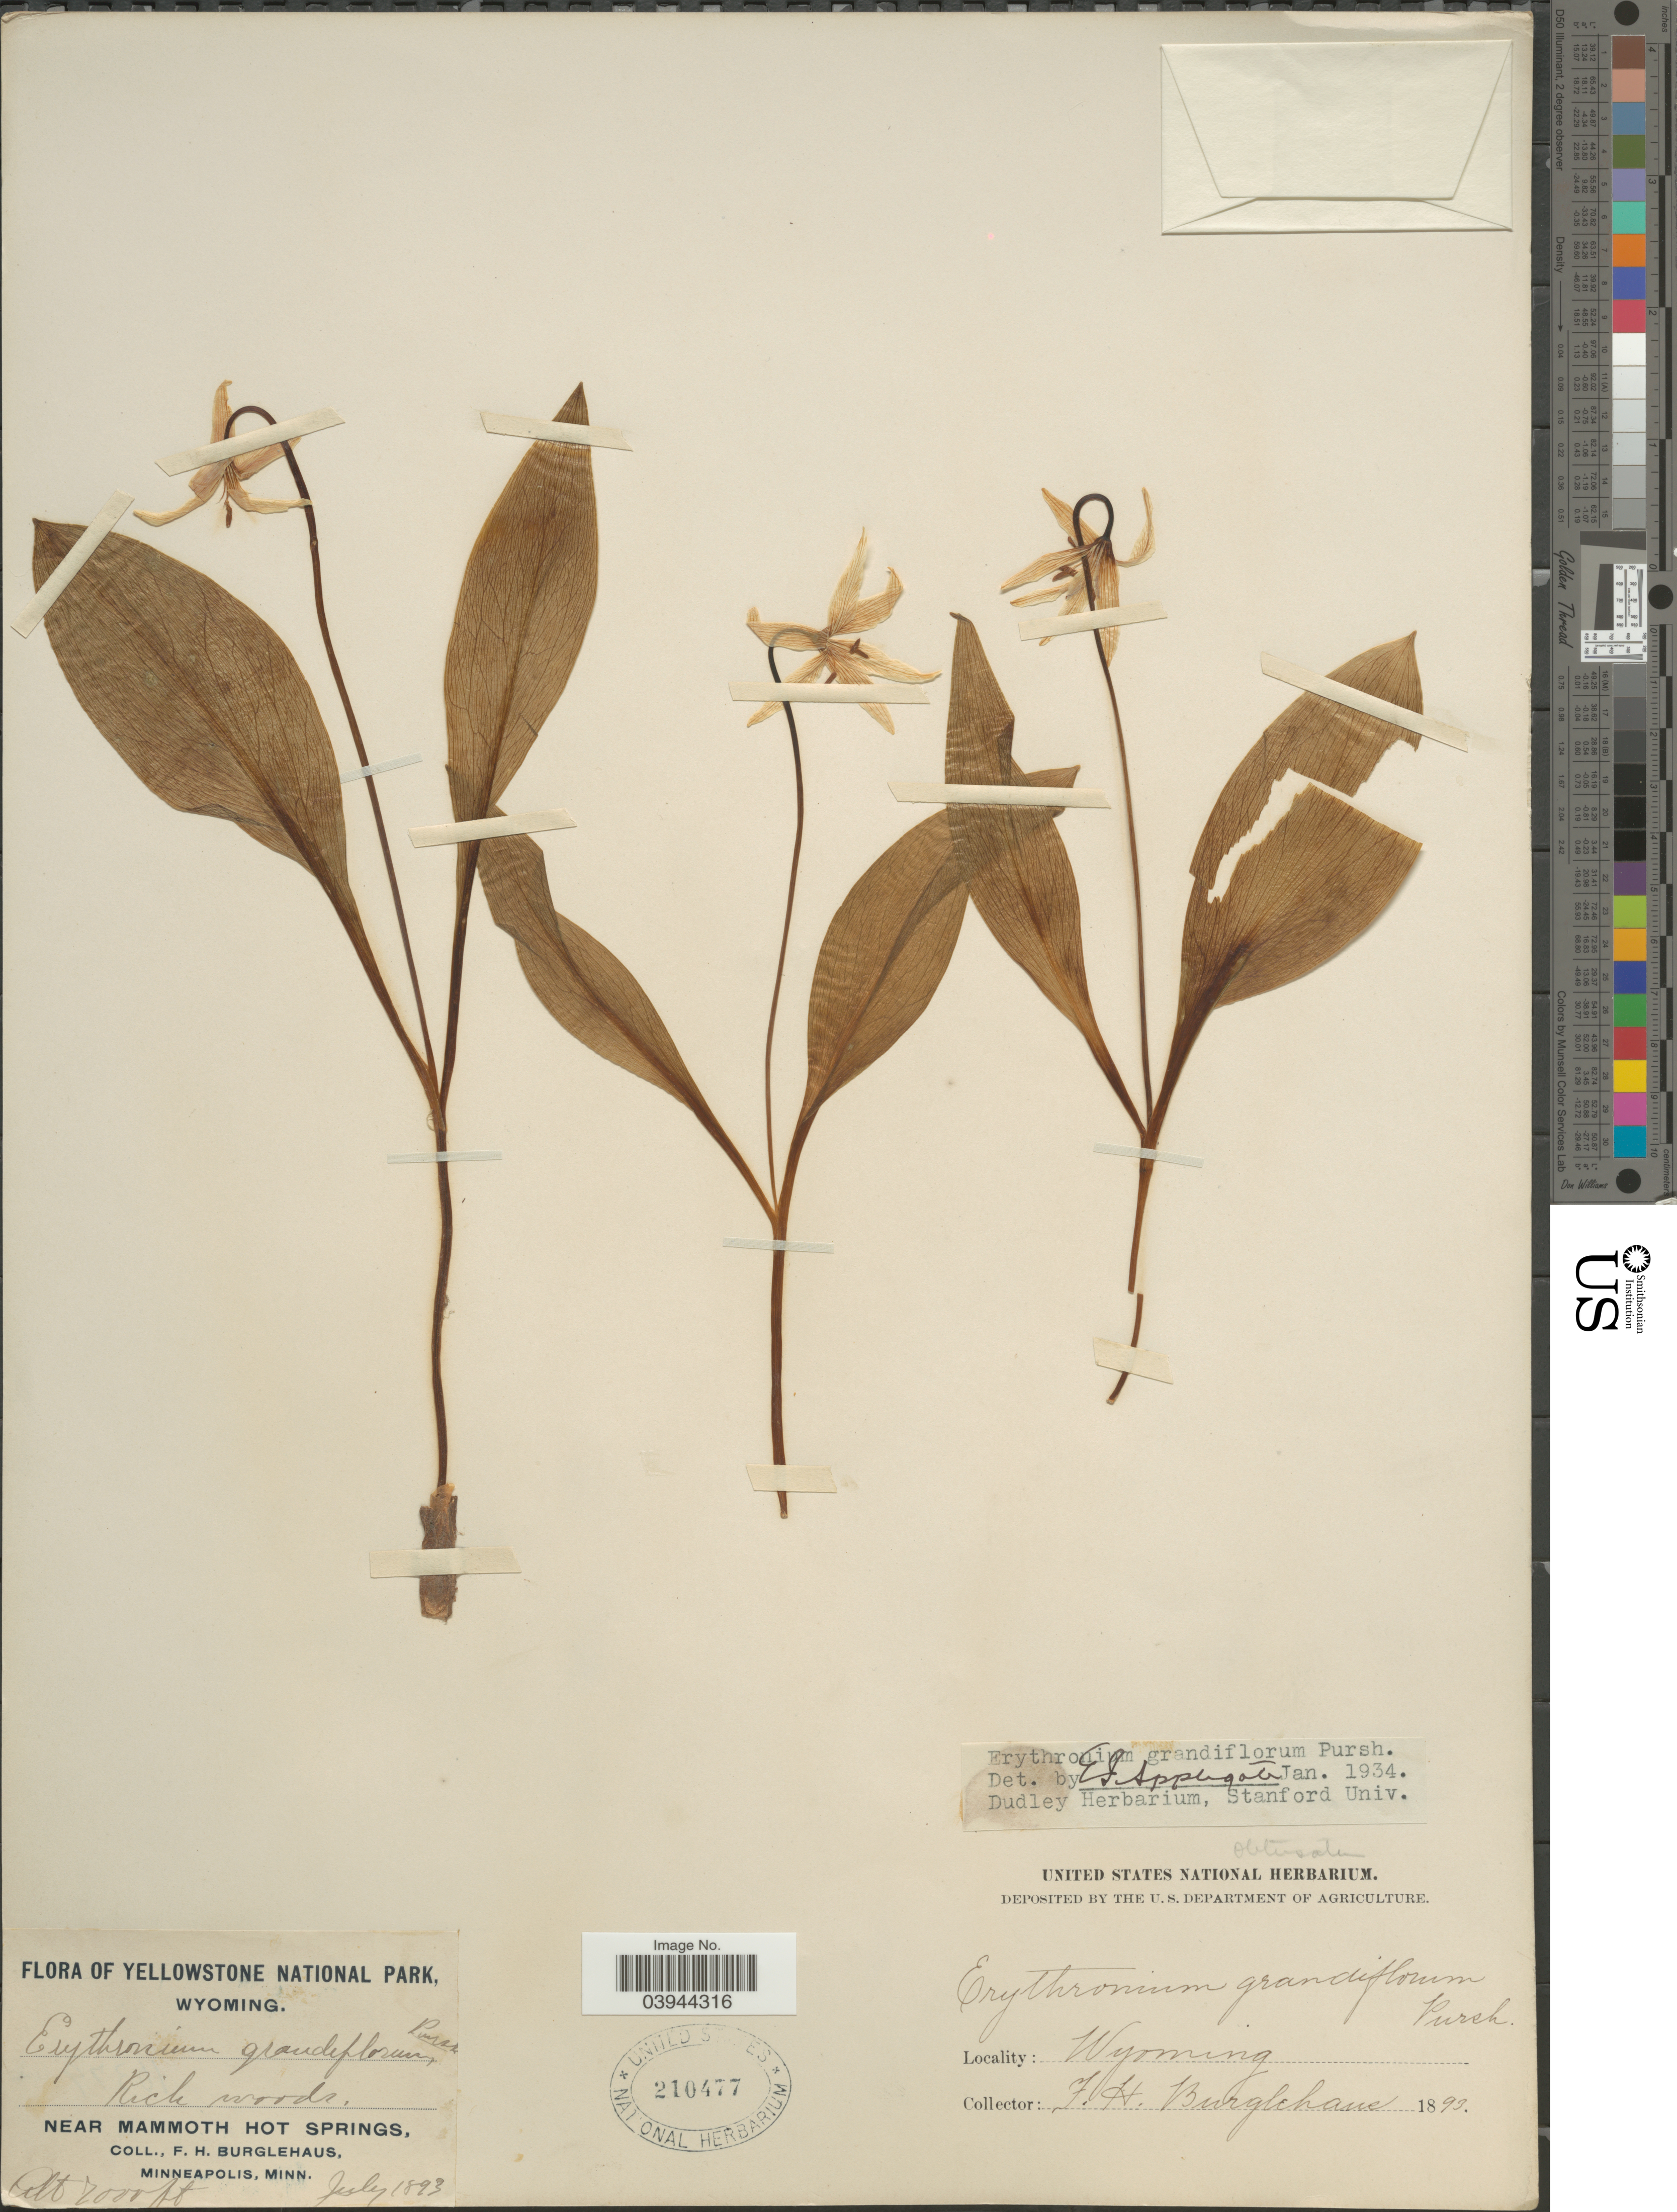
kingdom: Plantae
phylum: Tracheophyta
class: Liliopsida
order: Liliales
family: Liliaceae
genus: Erythronium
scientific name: Erythronium grandiflorum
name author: Pursh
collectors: F. Burglehaus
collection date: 1893-07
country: United States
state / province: Wyoming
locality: Yellowstone National Park. Near Mammoth Hot Springs.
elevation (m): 2134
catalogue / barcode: US 210477